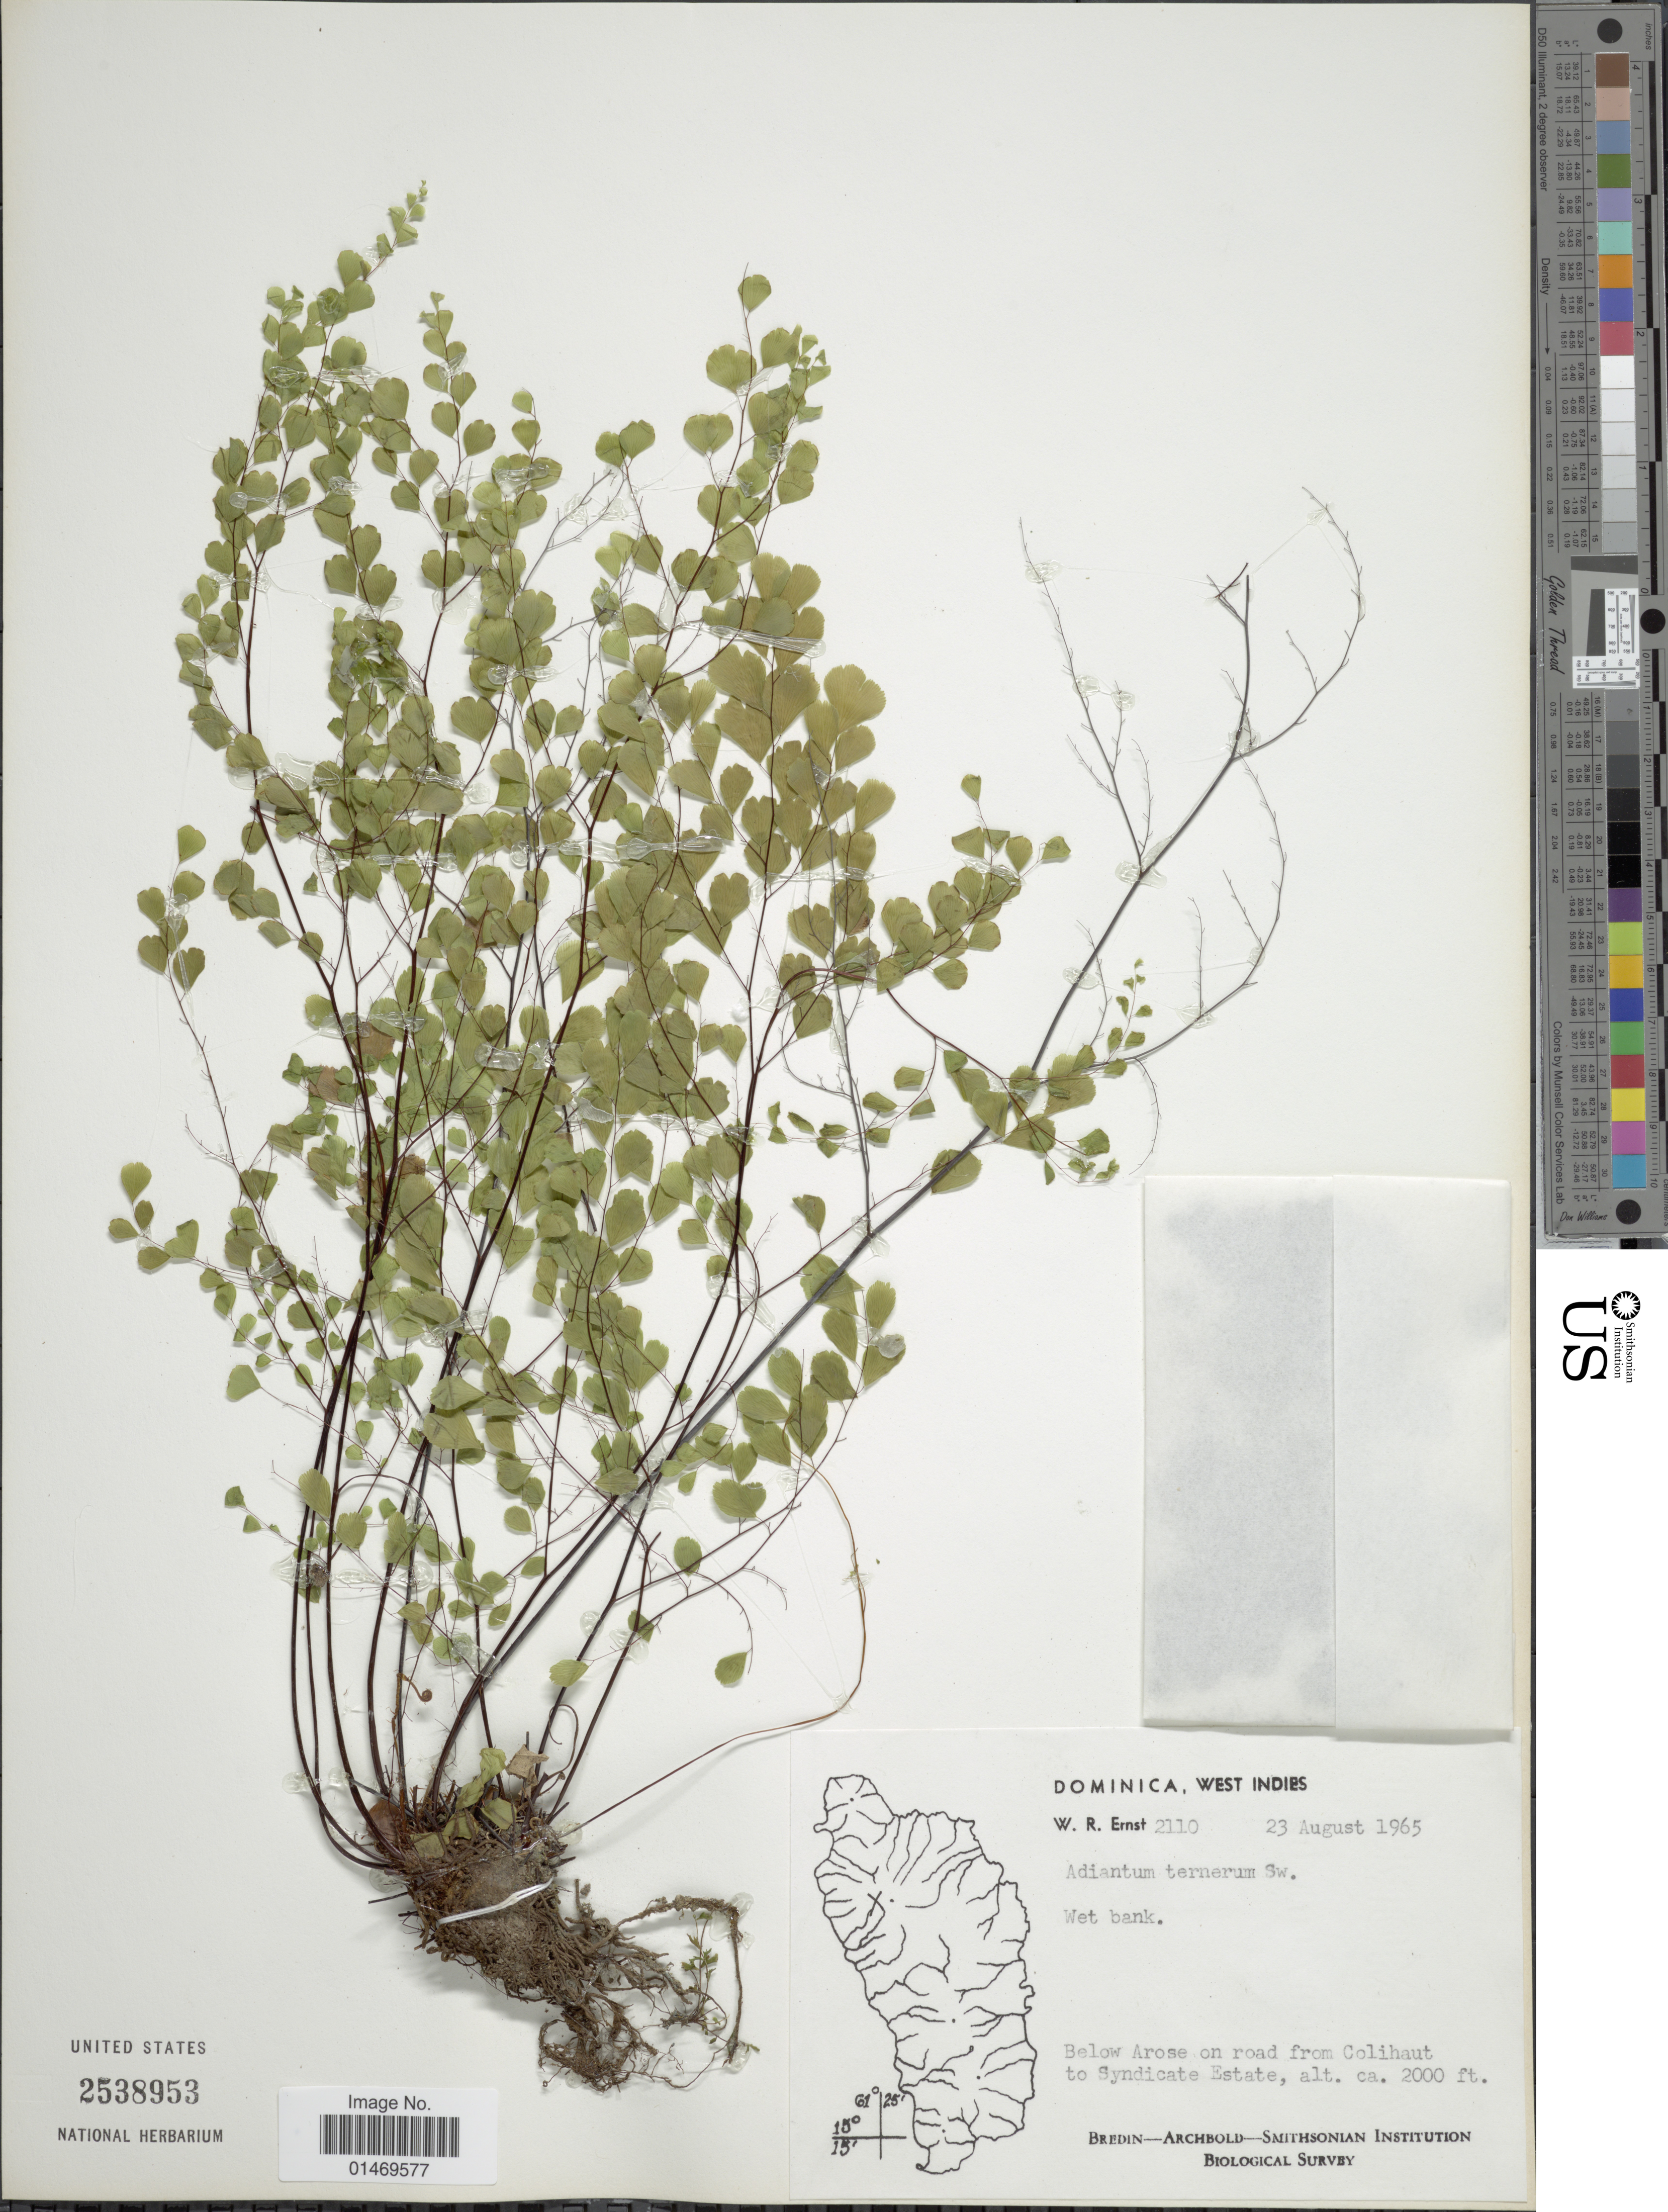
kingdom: Plantae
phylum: Tracheophyta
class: Polypodiopsida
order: Polypodiales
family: Pteridaceae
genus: Adiantum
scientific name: Adiantum tenerum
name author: Sw.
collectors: W. R. Ernst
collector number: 2110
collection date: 1965-08-23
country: Dominica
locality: Below Arose on road from Colihaut to Syndicate Estate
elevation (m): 610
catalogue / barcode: US 2538953